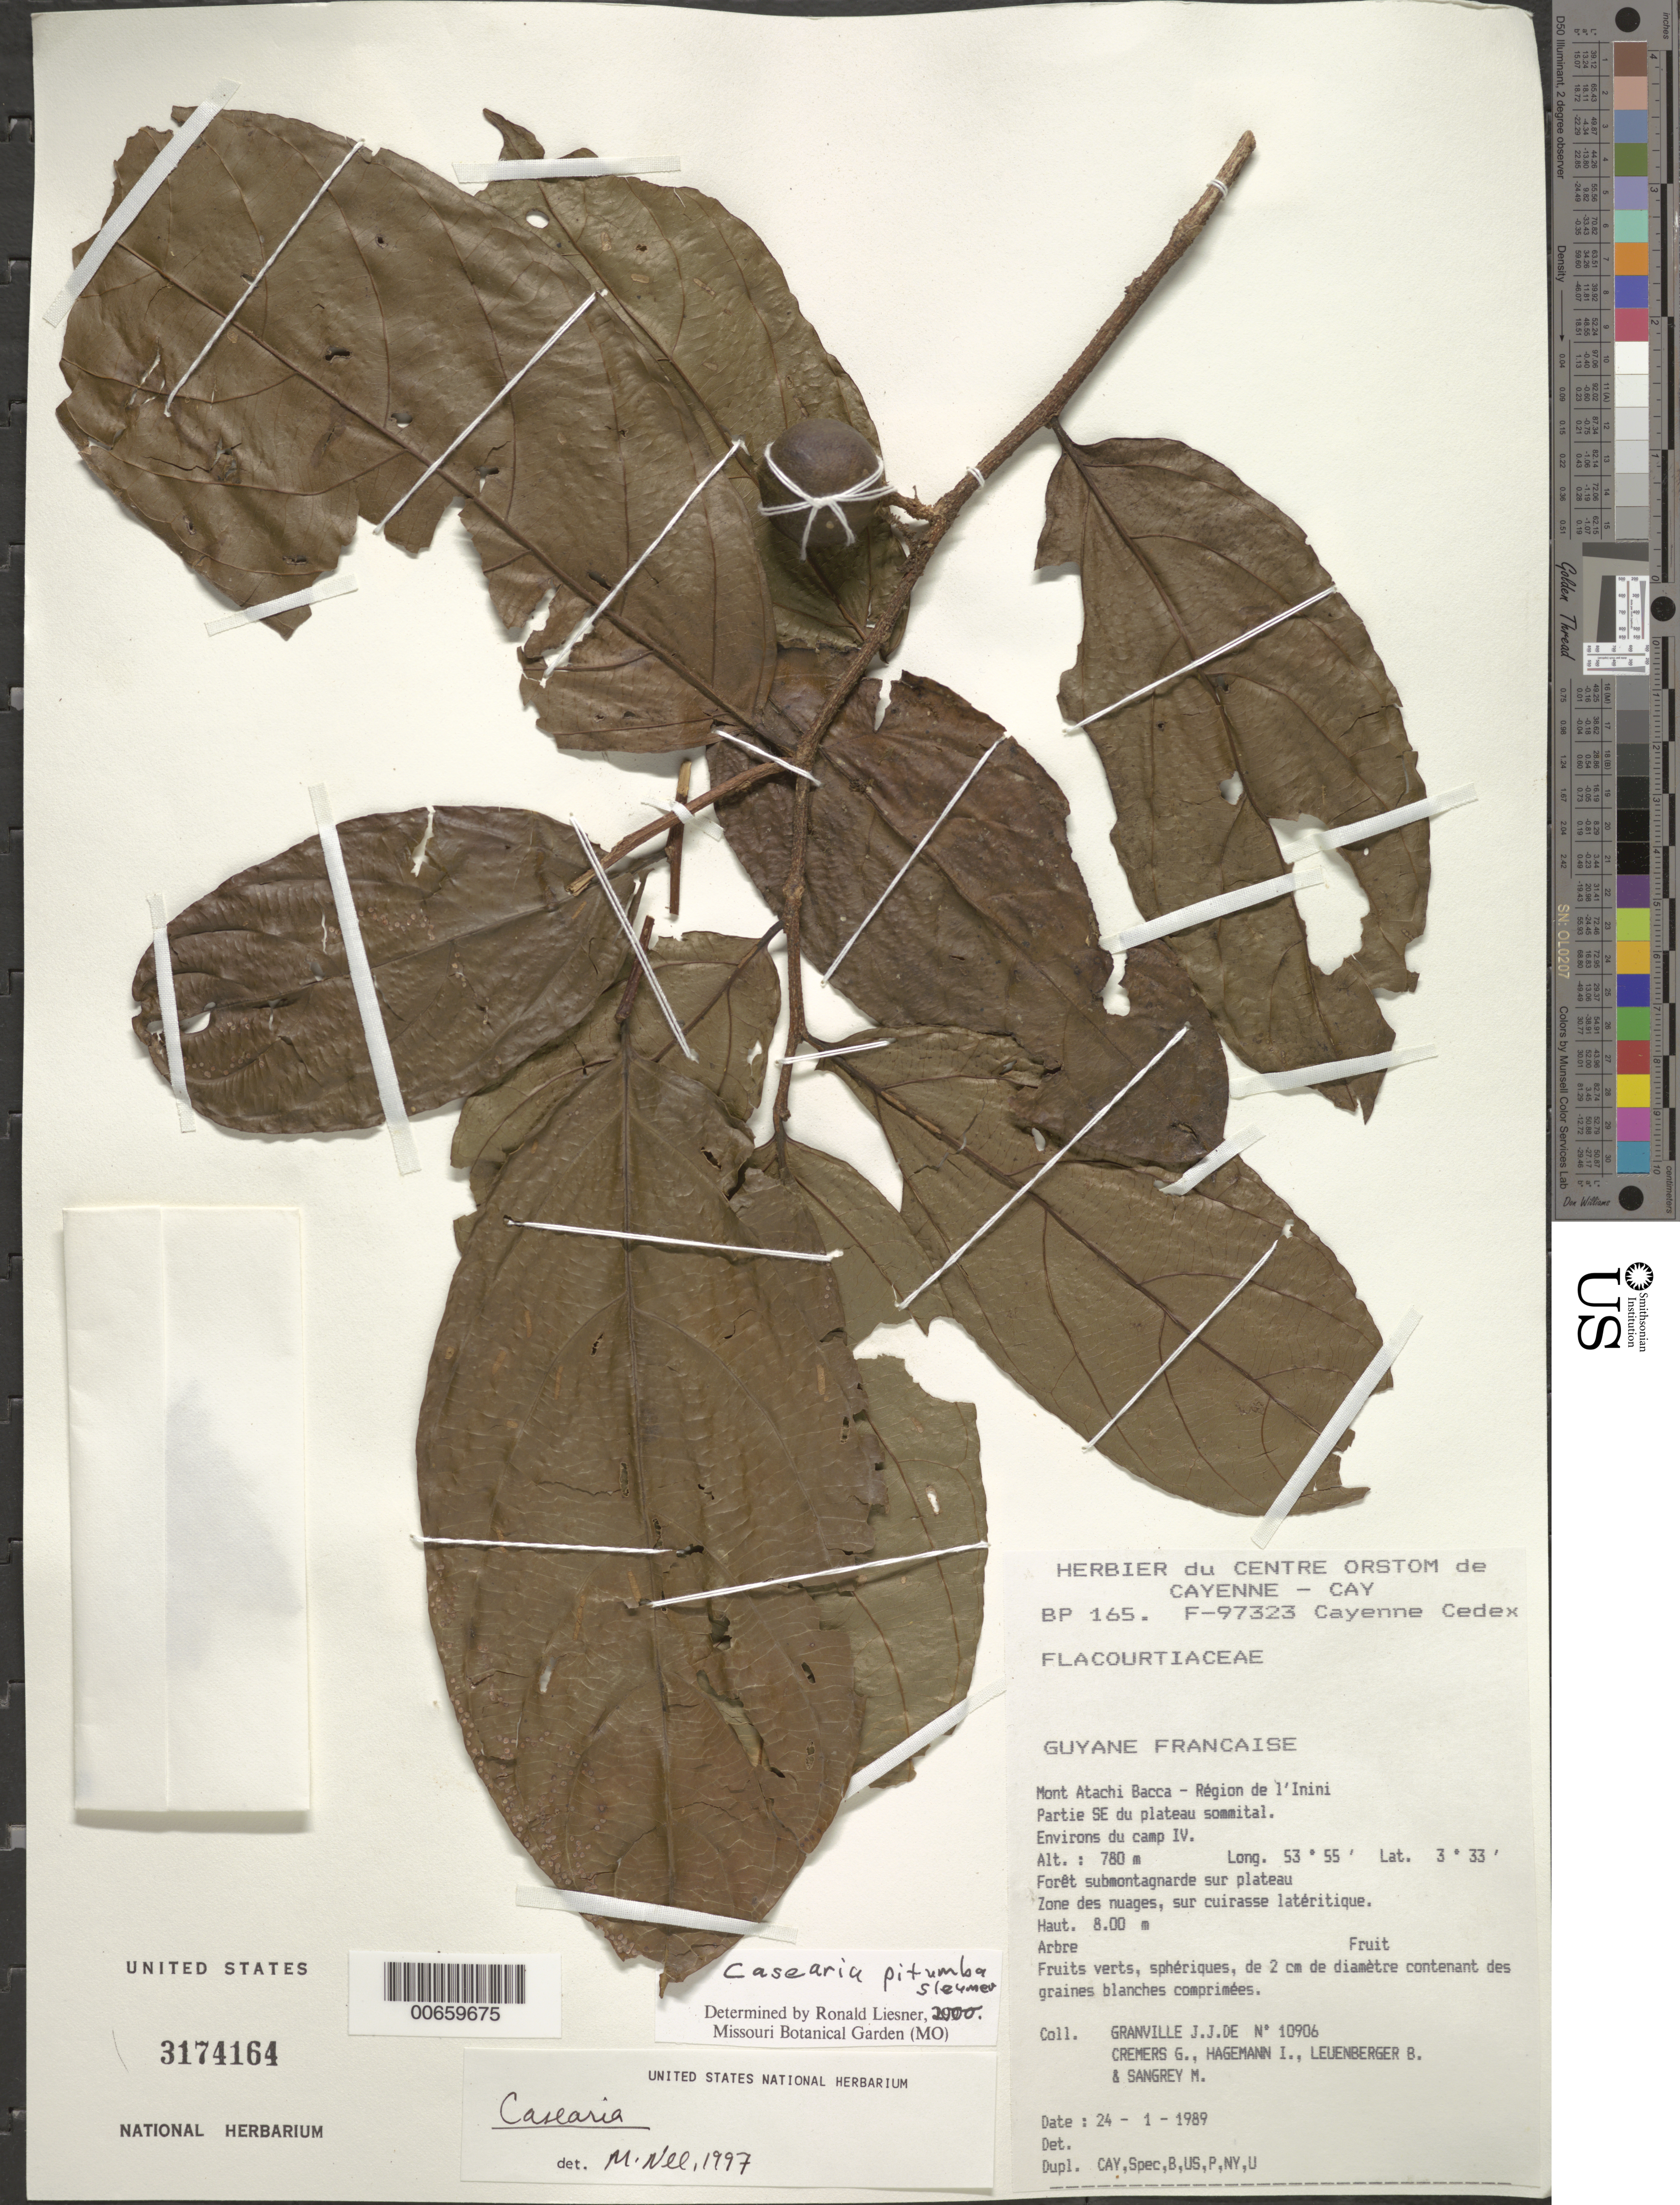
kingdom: Plantae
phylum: Tracheophyta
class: Magnoliopsida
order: Malpighiales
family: Salicaceae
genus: Casearia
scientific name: Casearia pitumba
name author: Sleumer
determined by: Liesner, R. L.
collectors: J.-J. de Granville, G. Cremers, J. Hagemann, B. E. Leuenberger & M. S. Sangrey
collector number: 10906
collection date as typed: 24-Jan-89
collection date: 1989-01-24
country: French Guiana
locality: Mont Atachi Bacca, région de l'Inini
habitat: Forêt submontagnarde sur plateau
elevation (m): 780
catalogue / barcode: US 3174164